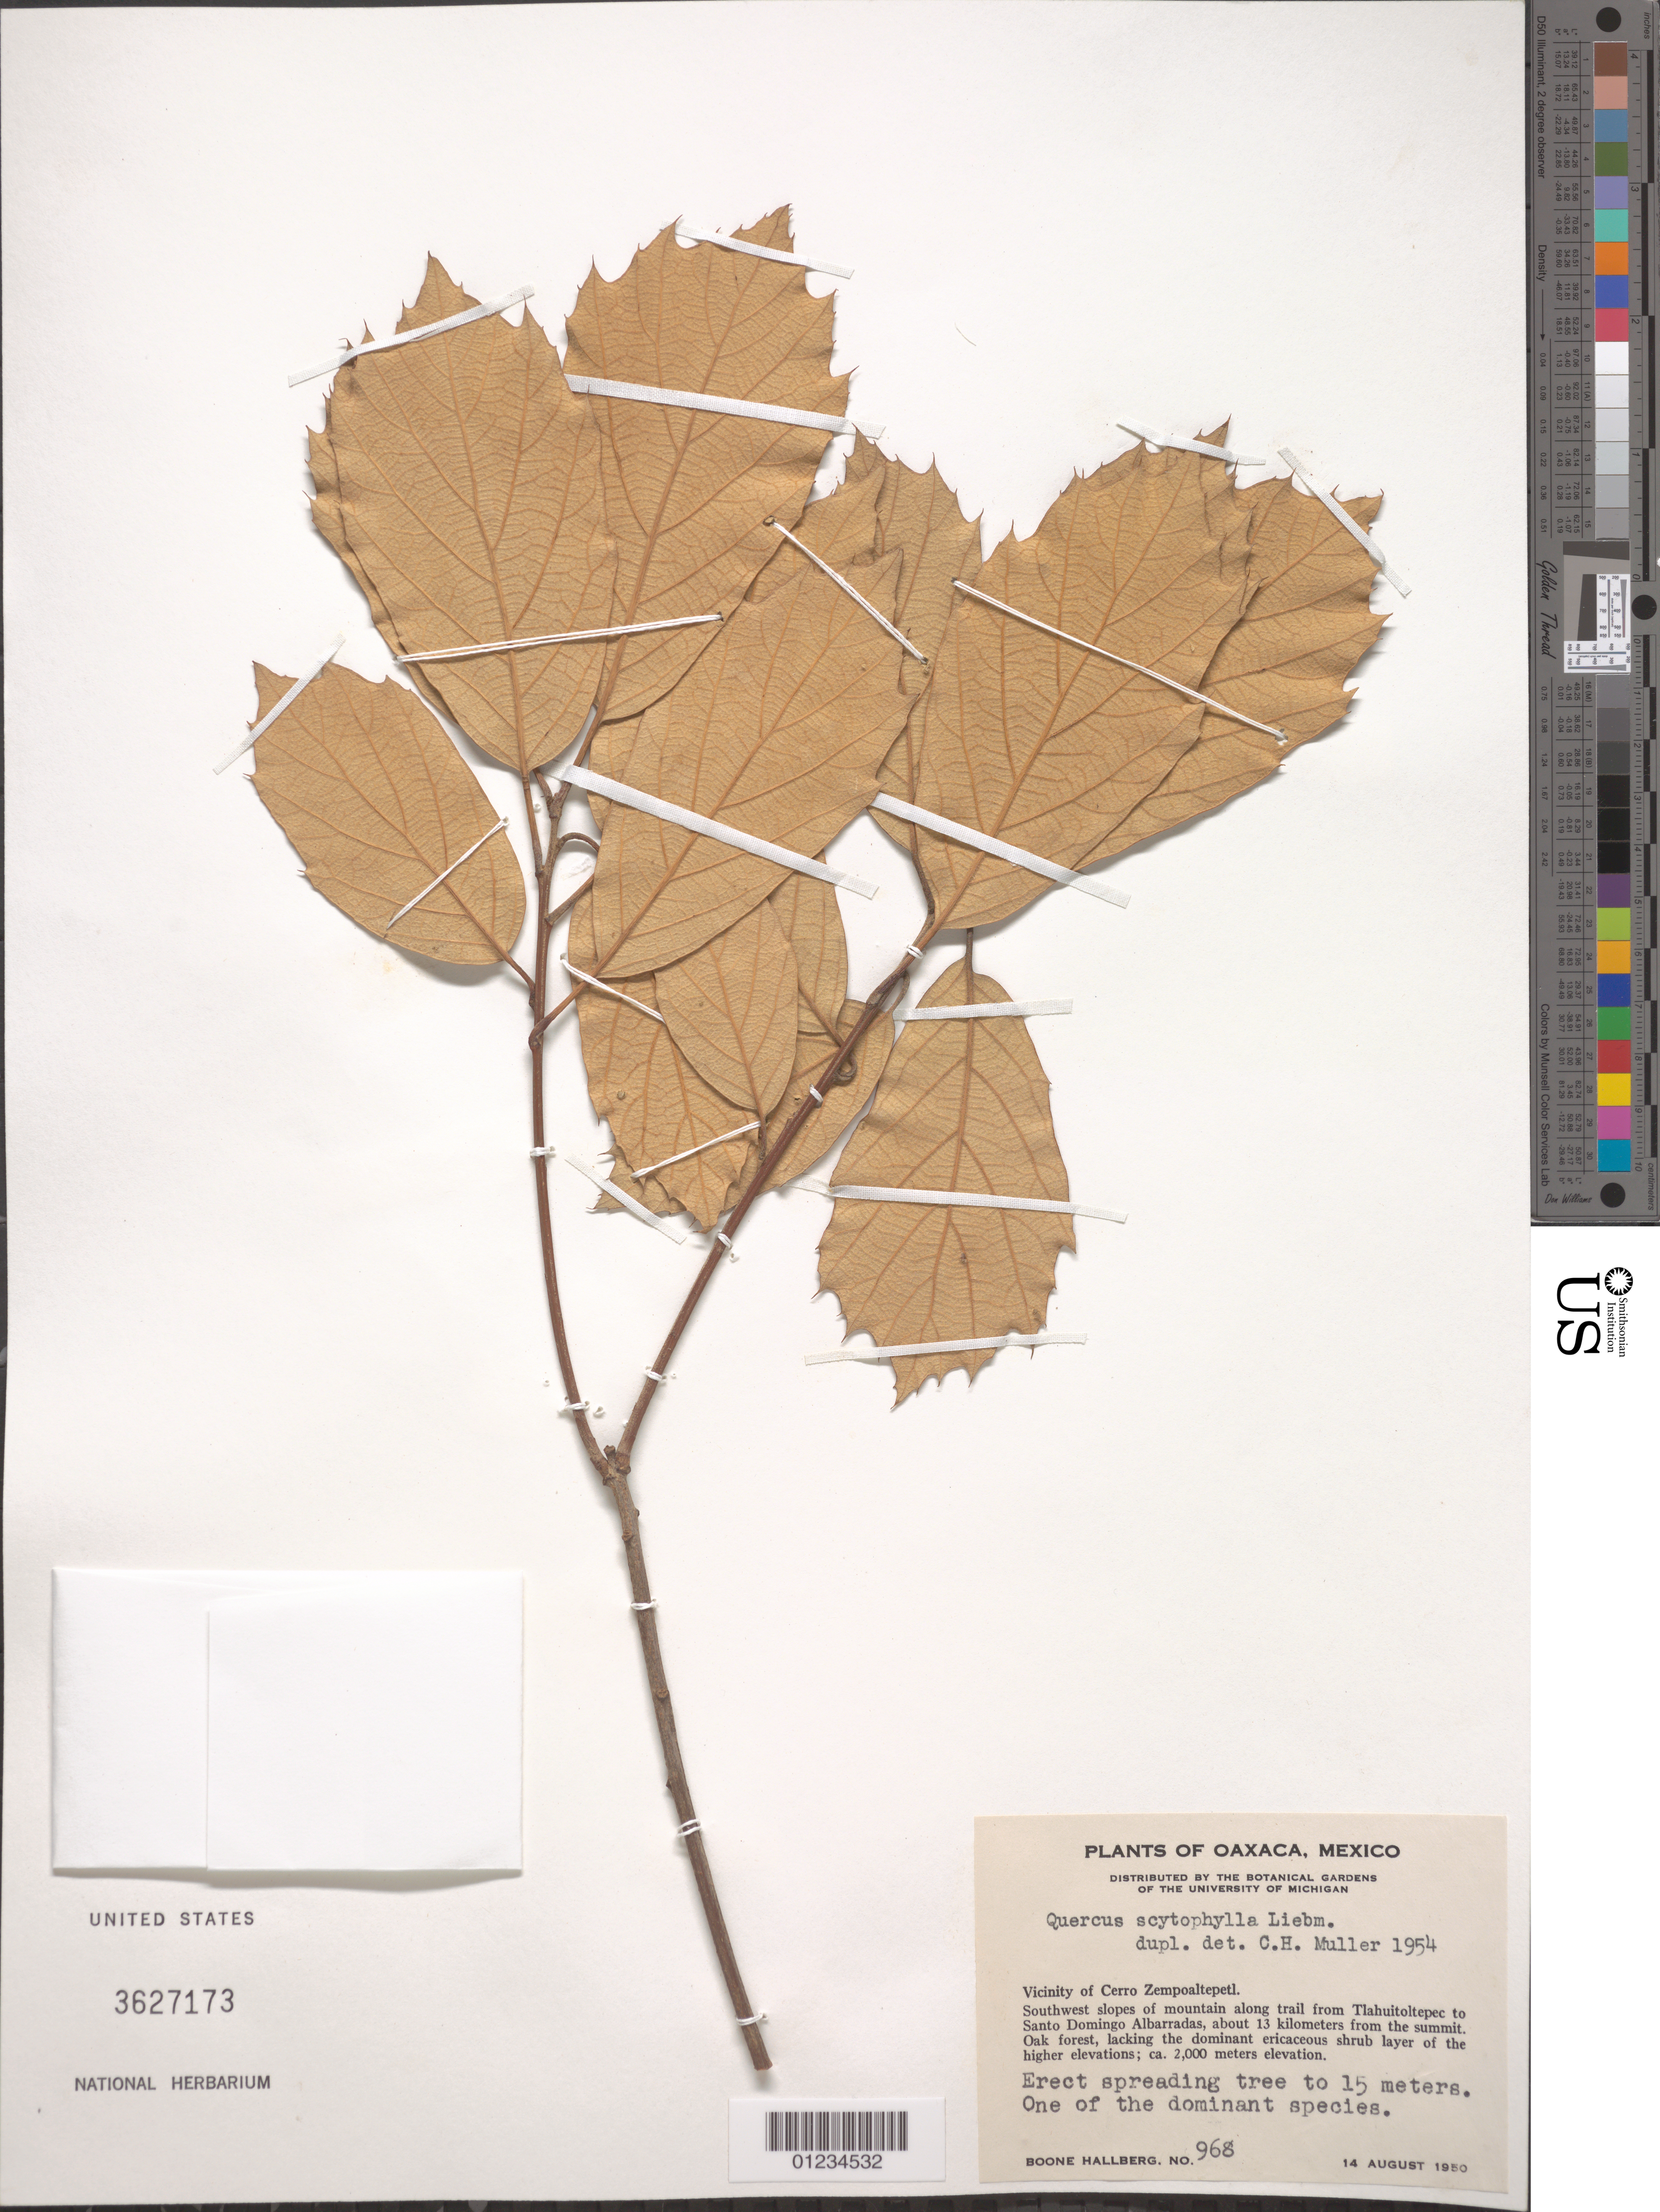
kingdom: Plantae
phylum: Tracheophyta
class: Magnoliopsida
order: Fagales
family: Fagaceae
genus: Quercus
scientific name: Quercus scytophylla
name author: Liebm.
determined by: Muller, C. H.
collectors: B. Hallberg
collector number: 968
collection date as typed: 14 Aug 1950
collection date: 1950-08-14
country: Mexico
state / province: Oaxaca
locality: Vicinity of Cerro Zempoaltepetl, SW slopes of mountain from Tlahuitoltepec to Santo Domingo Albarradas ca. 13 km from summit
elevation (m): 2000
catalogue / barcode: US 3627173